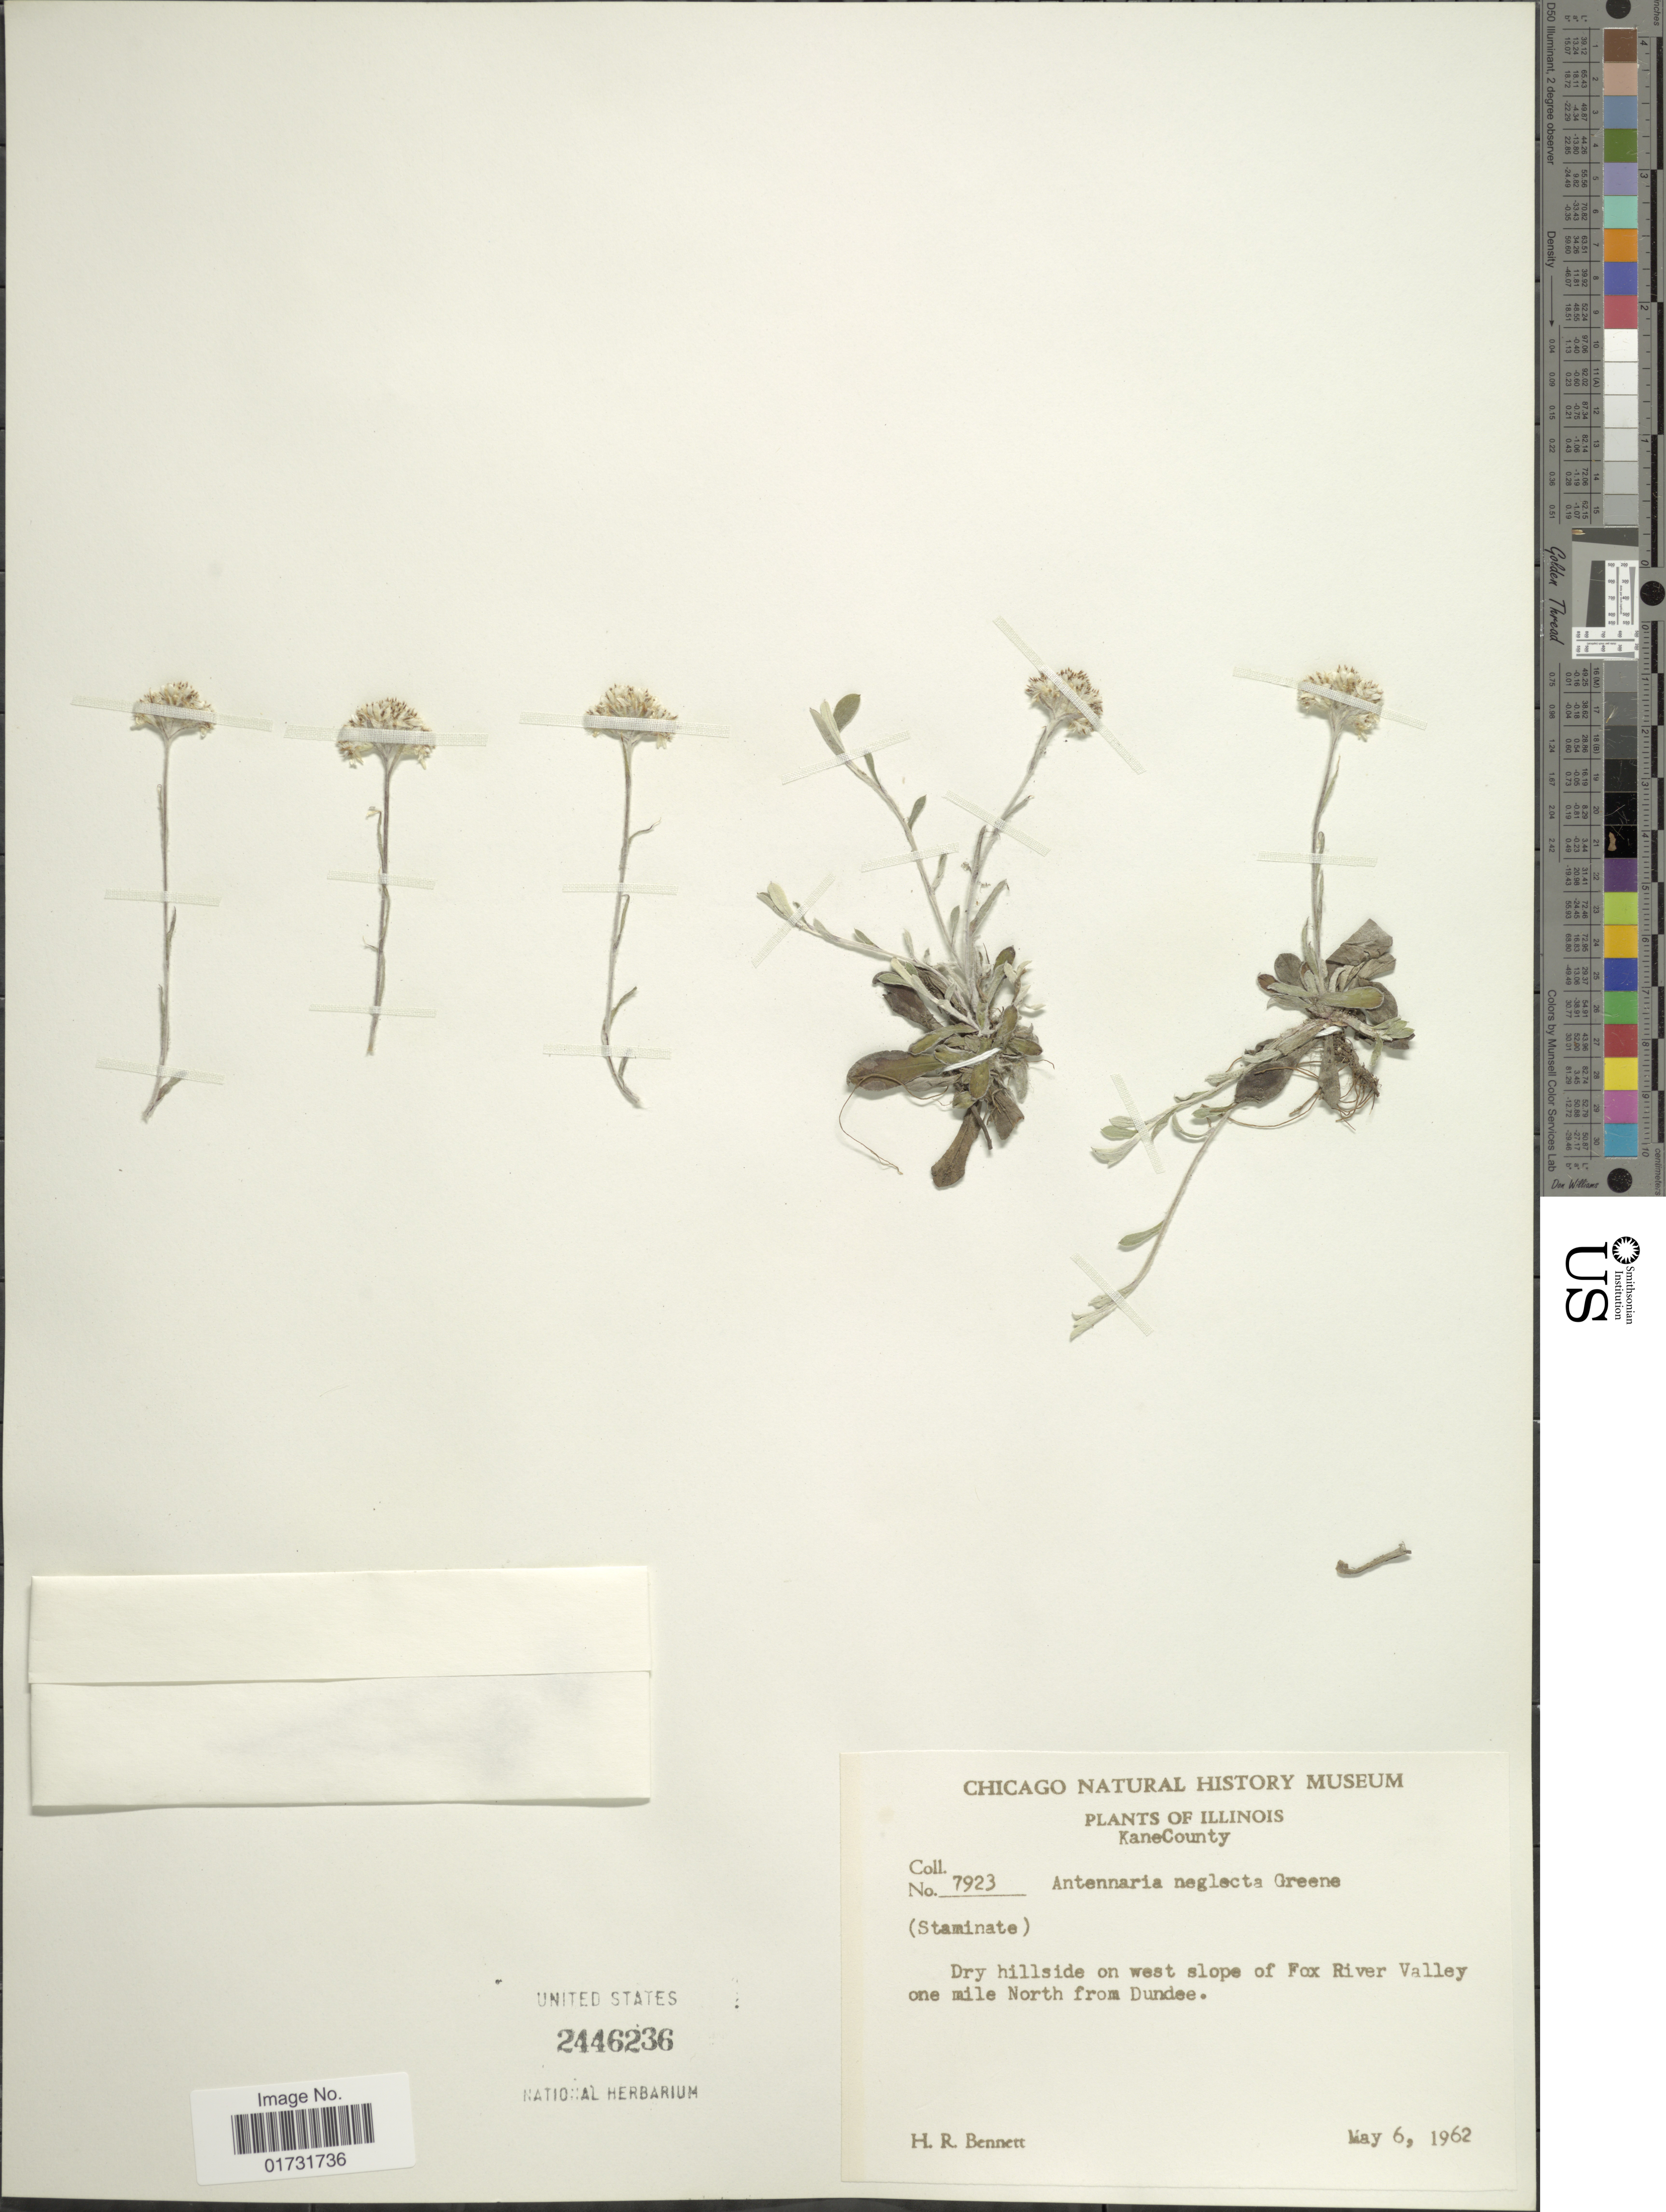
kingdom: Plantae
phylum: Tracheophyta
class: Magnoliopsida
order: Asterales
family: Asteraceae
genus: Antennaria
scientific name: Antennaria neglecta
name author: Greene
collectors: H. R. Bennett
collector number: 7923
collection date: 1962-05-06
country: United States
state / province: Illinois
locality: Kane County. west slope of Fox River Valley one mile north from Dundee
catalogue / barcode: US 2446236